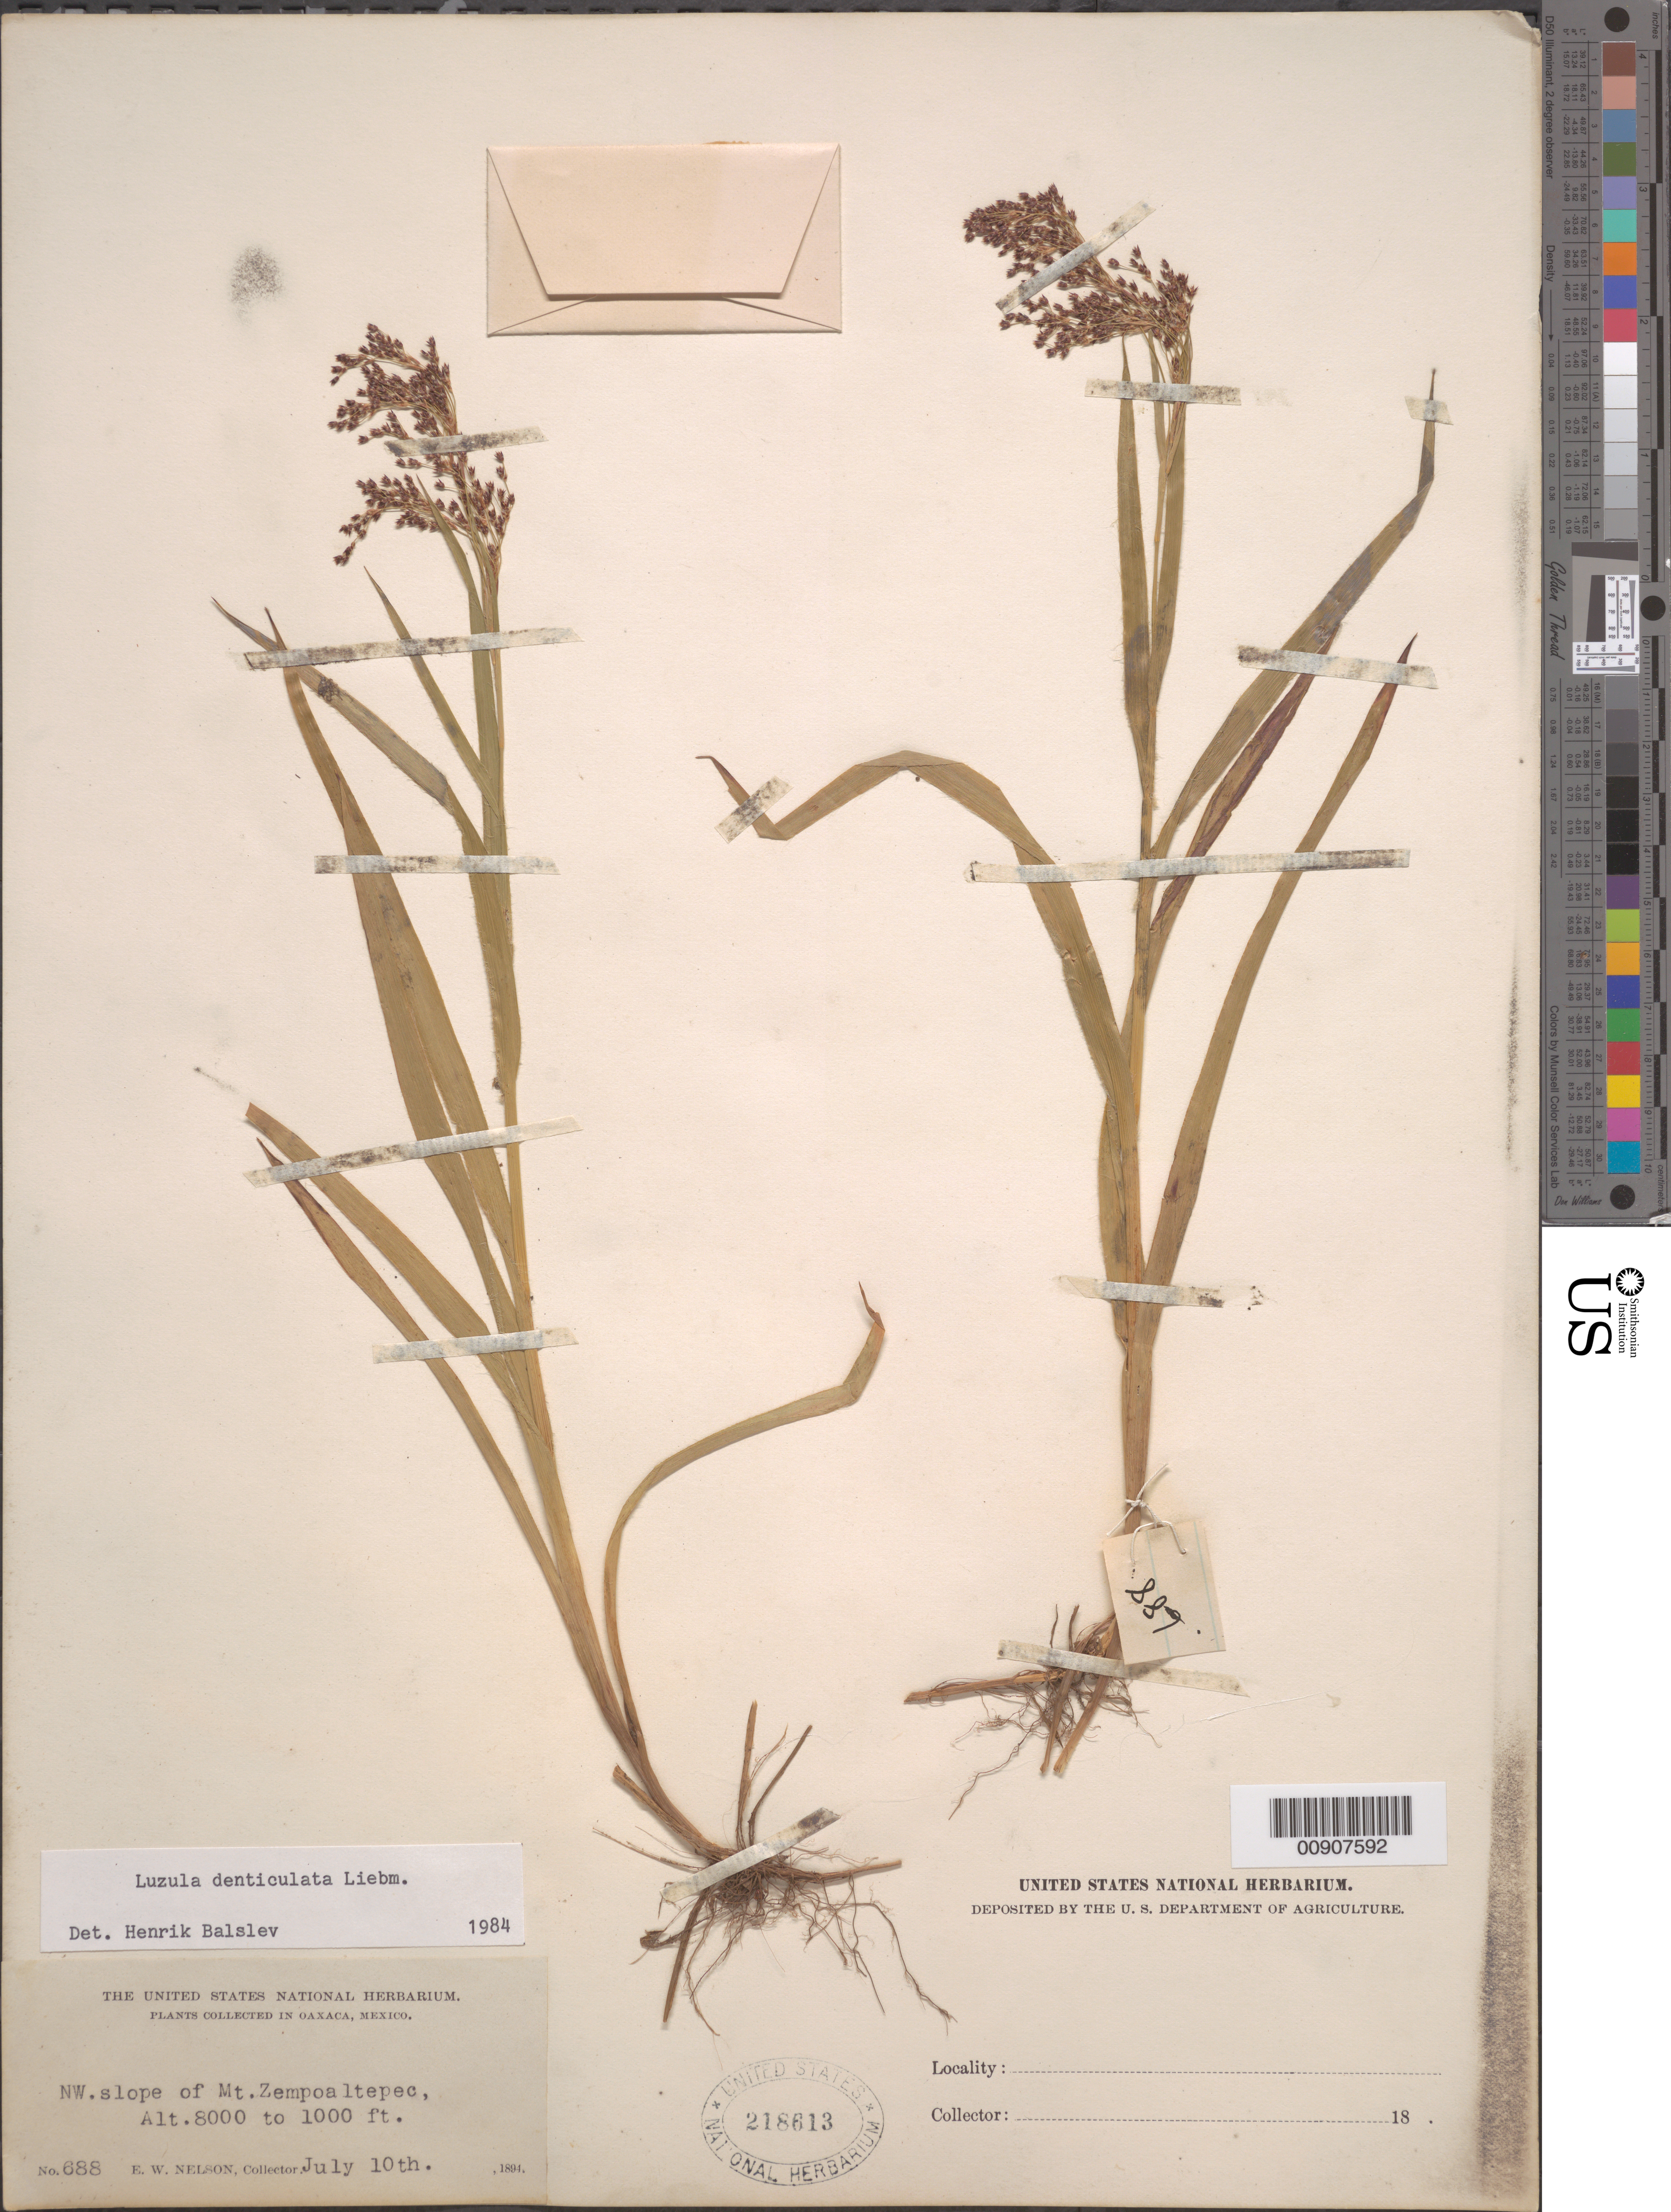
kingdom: Plantae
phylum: Tracheophyta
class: Liliopsida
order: Poales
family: Juncaceae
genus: Luzula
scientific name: Luzula denticulata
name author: Liebm.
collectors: E. W. Nelson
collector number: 688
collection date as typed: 10 Jul 1894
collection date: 1894-07-10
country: Mexico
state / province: Oaxaca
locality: NW slope of Mt. Zempoaltepec, Oaxaca.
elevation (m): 305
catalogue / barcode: US 218613